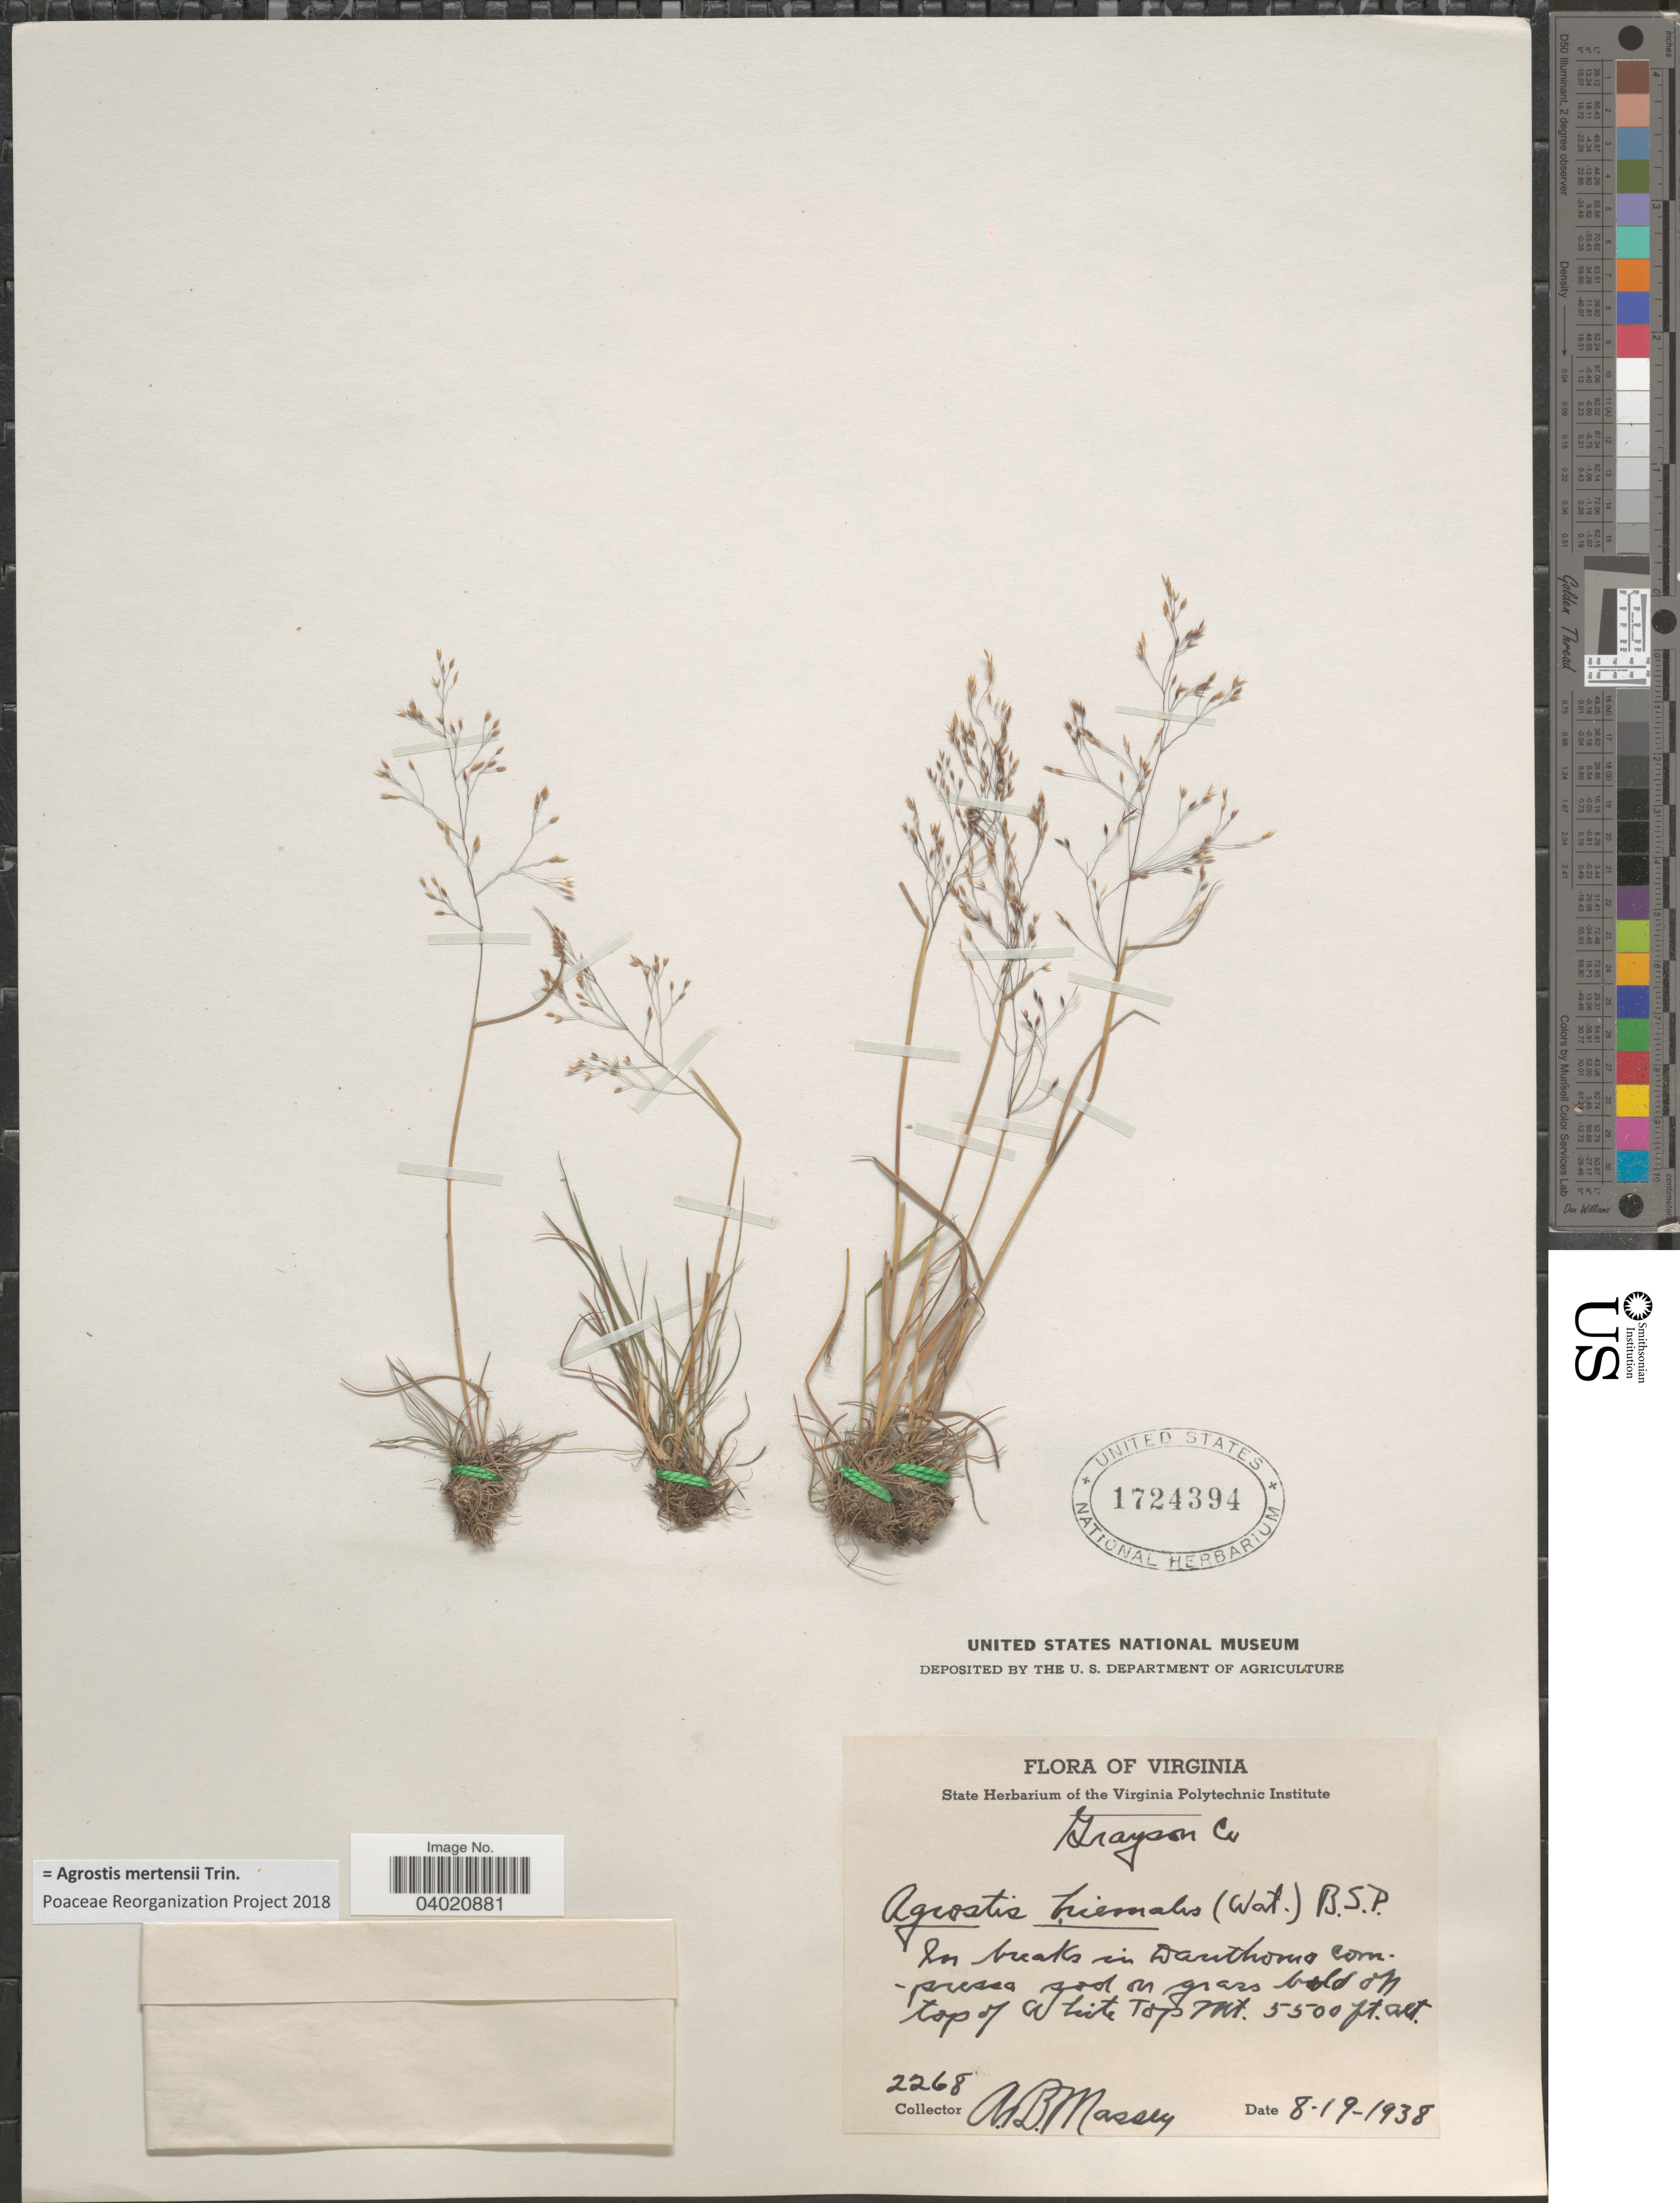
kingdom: Plantae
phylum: Tracheophyta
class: Liliopsida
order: Poales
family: Poaceae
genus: Agrostis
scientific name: Agrostis mertensii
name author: Trin.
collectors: A. Massey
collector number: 2268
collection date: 1938-08-19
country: United States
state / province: Virginia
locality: In banks in Danthomo compress seed on grass bold on top of White Top Mt.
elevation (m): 1676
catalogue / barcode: US 1724394